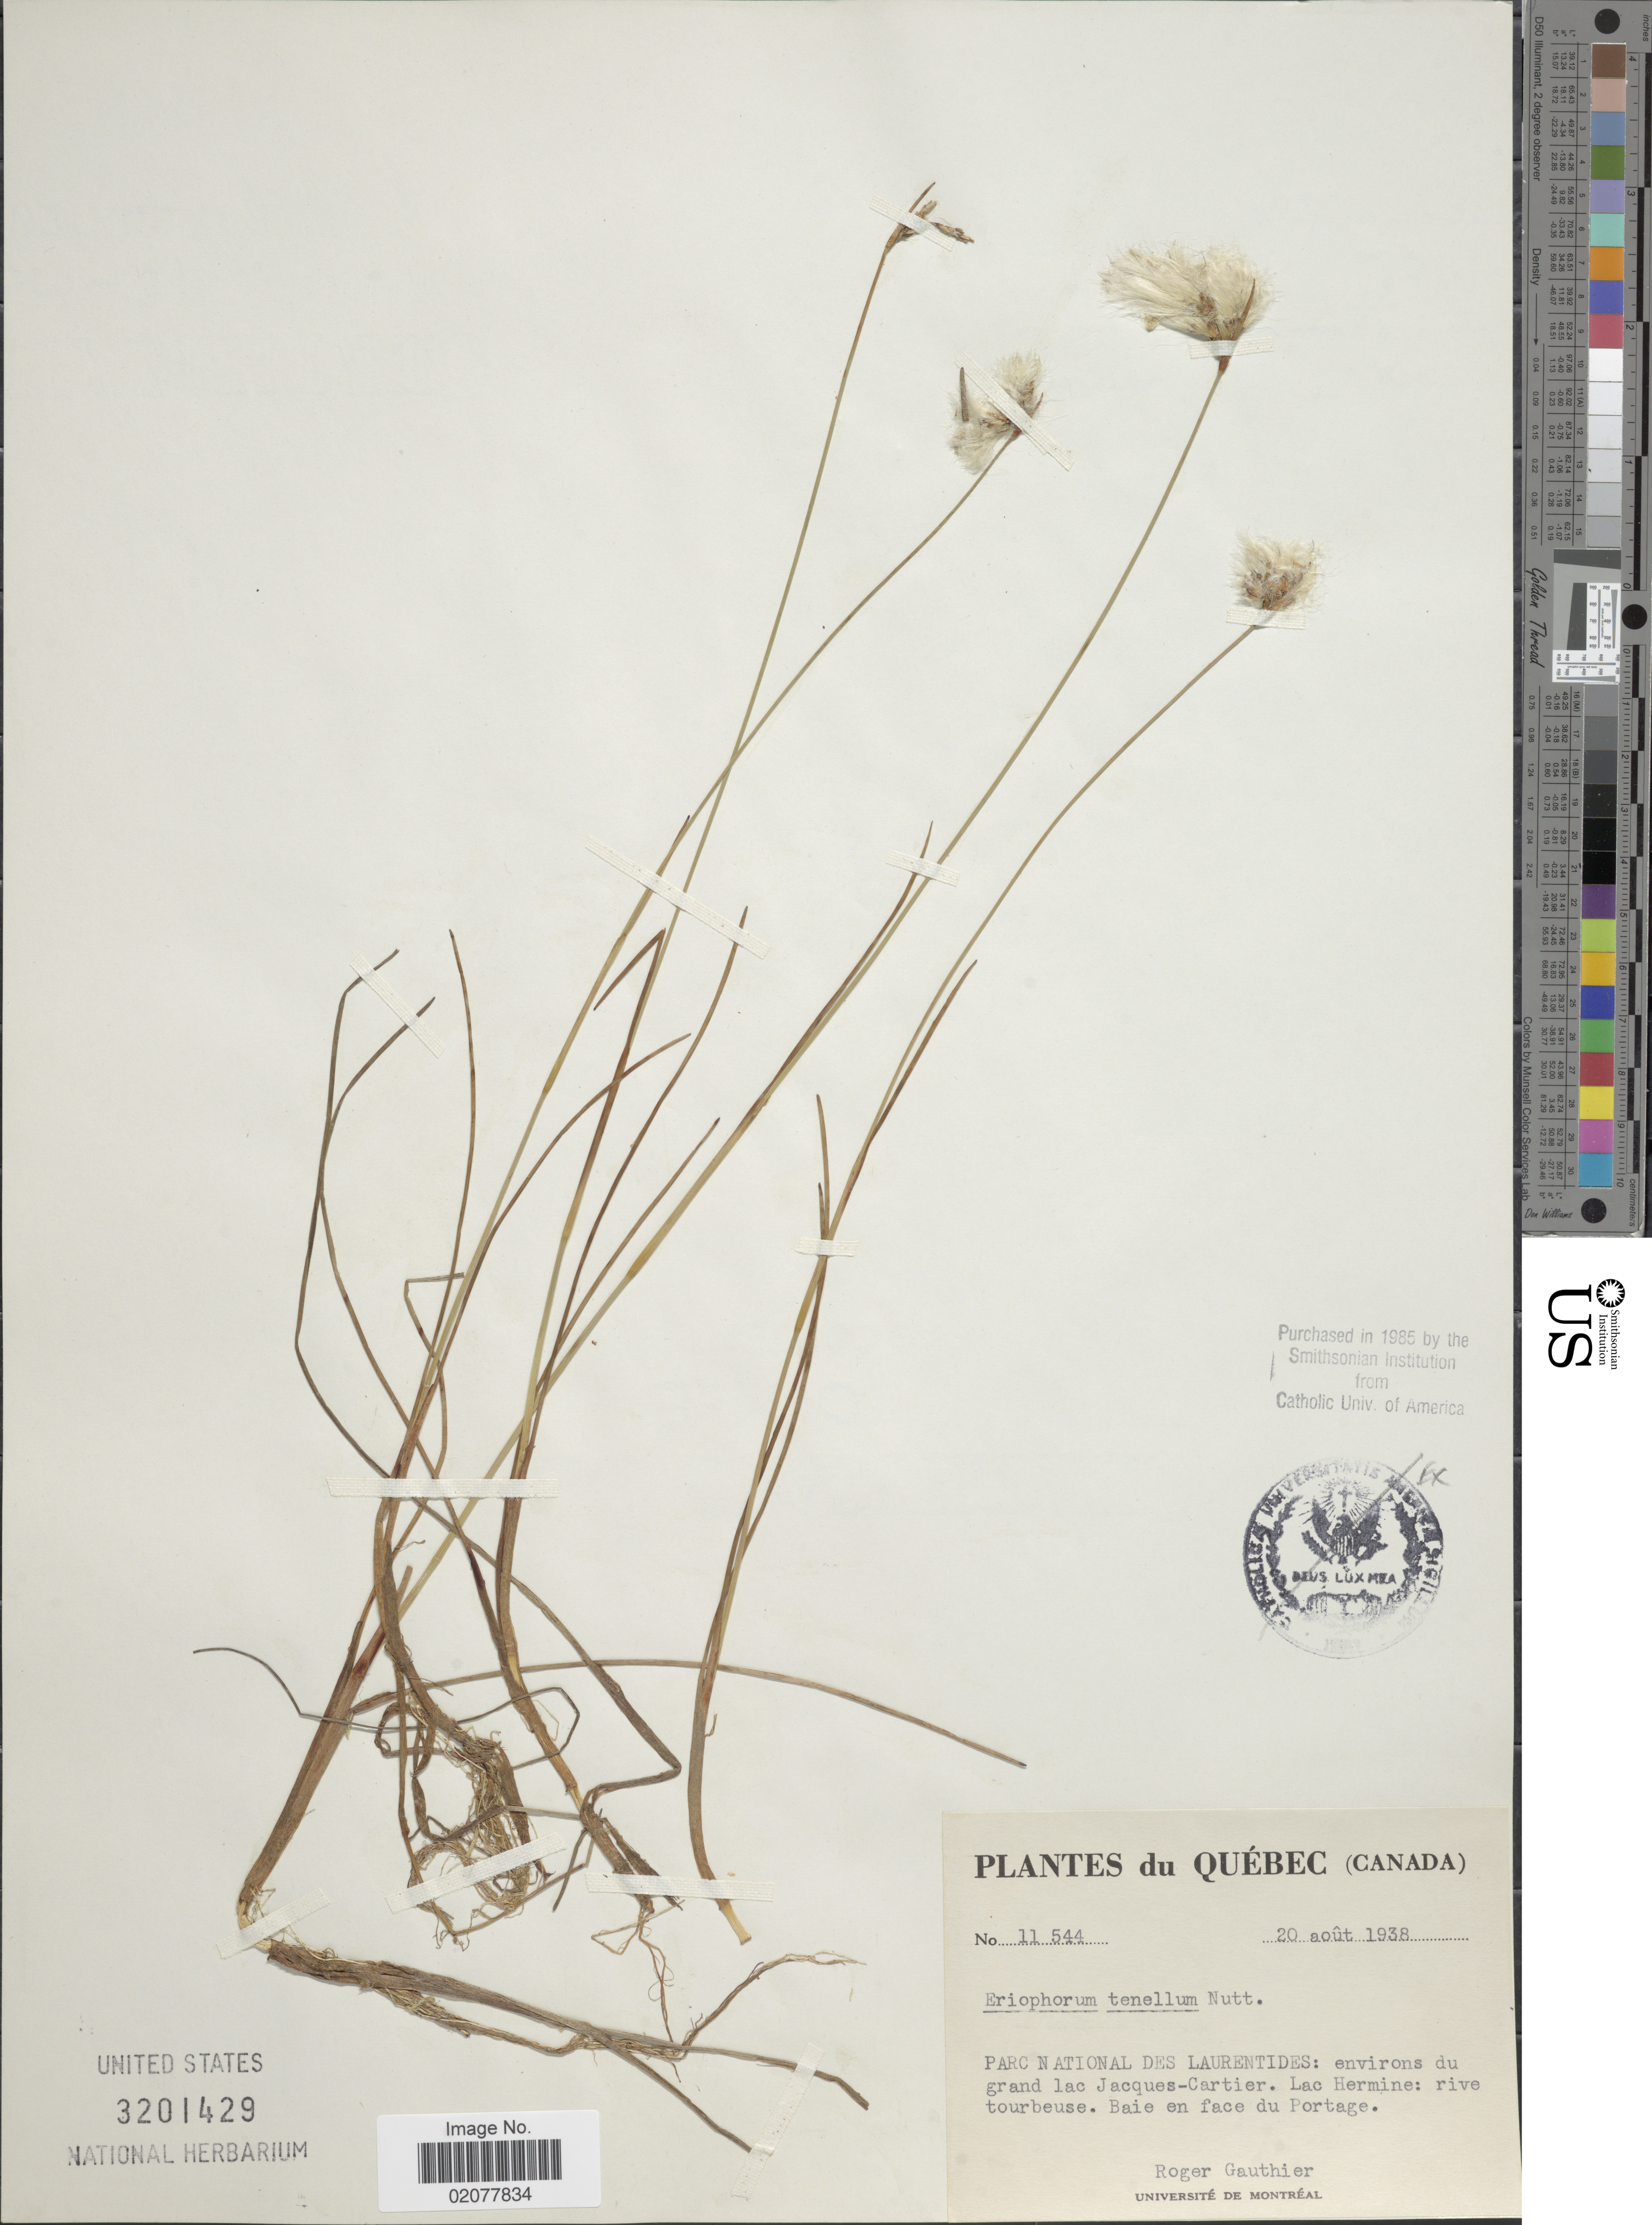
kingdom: Plantae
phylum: Tracheophyta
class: Liliopsida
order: Poales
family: Cyperaceae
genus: Eriophorum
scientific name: Eriophorum tenellum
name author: Nutt.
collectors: R. Gauthier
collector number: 11544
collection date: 1938-08-20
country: Canada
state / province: Quebec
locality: Parc National des Laurentides: environs du grand lac Jacques-Cartier. Lac Hermine: rive tourbeuse. Baie en face du Portage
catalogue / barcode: US 3201429